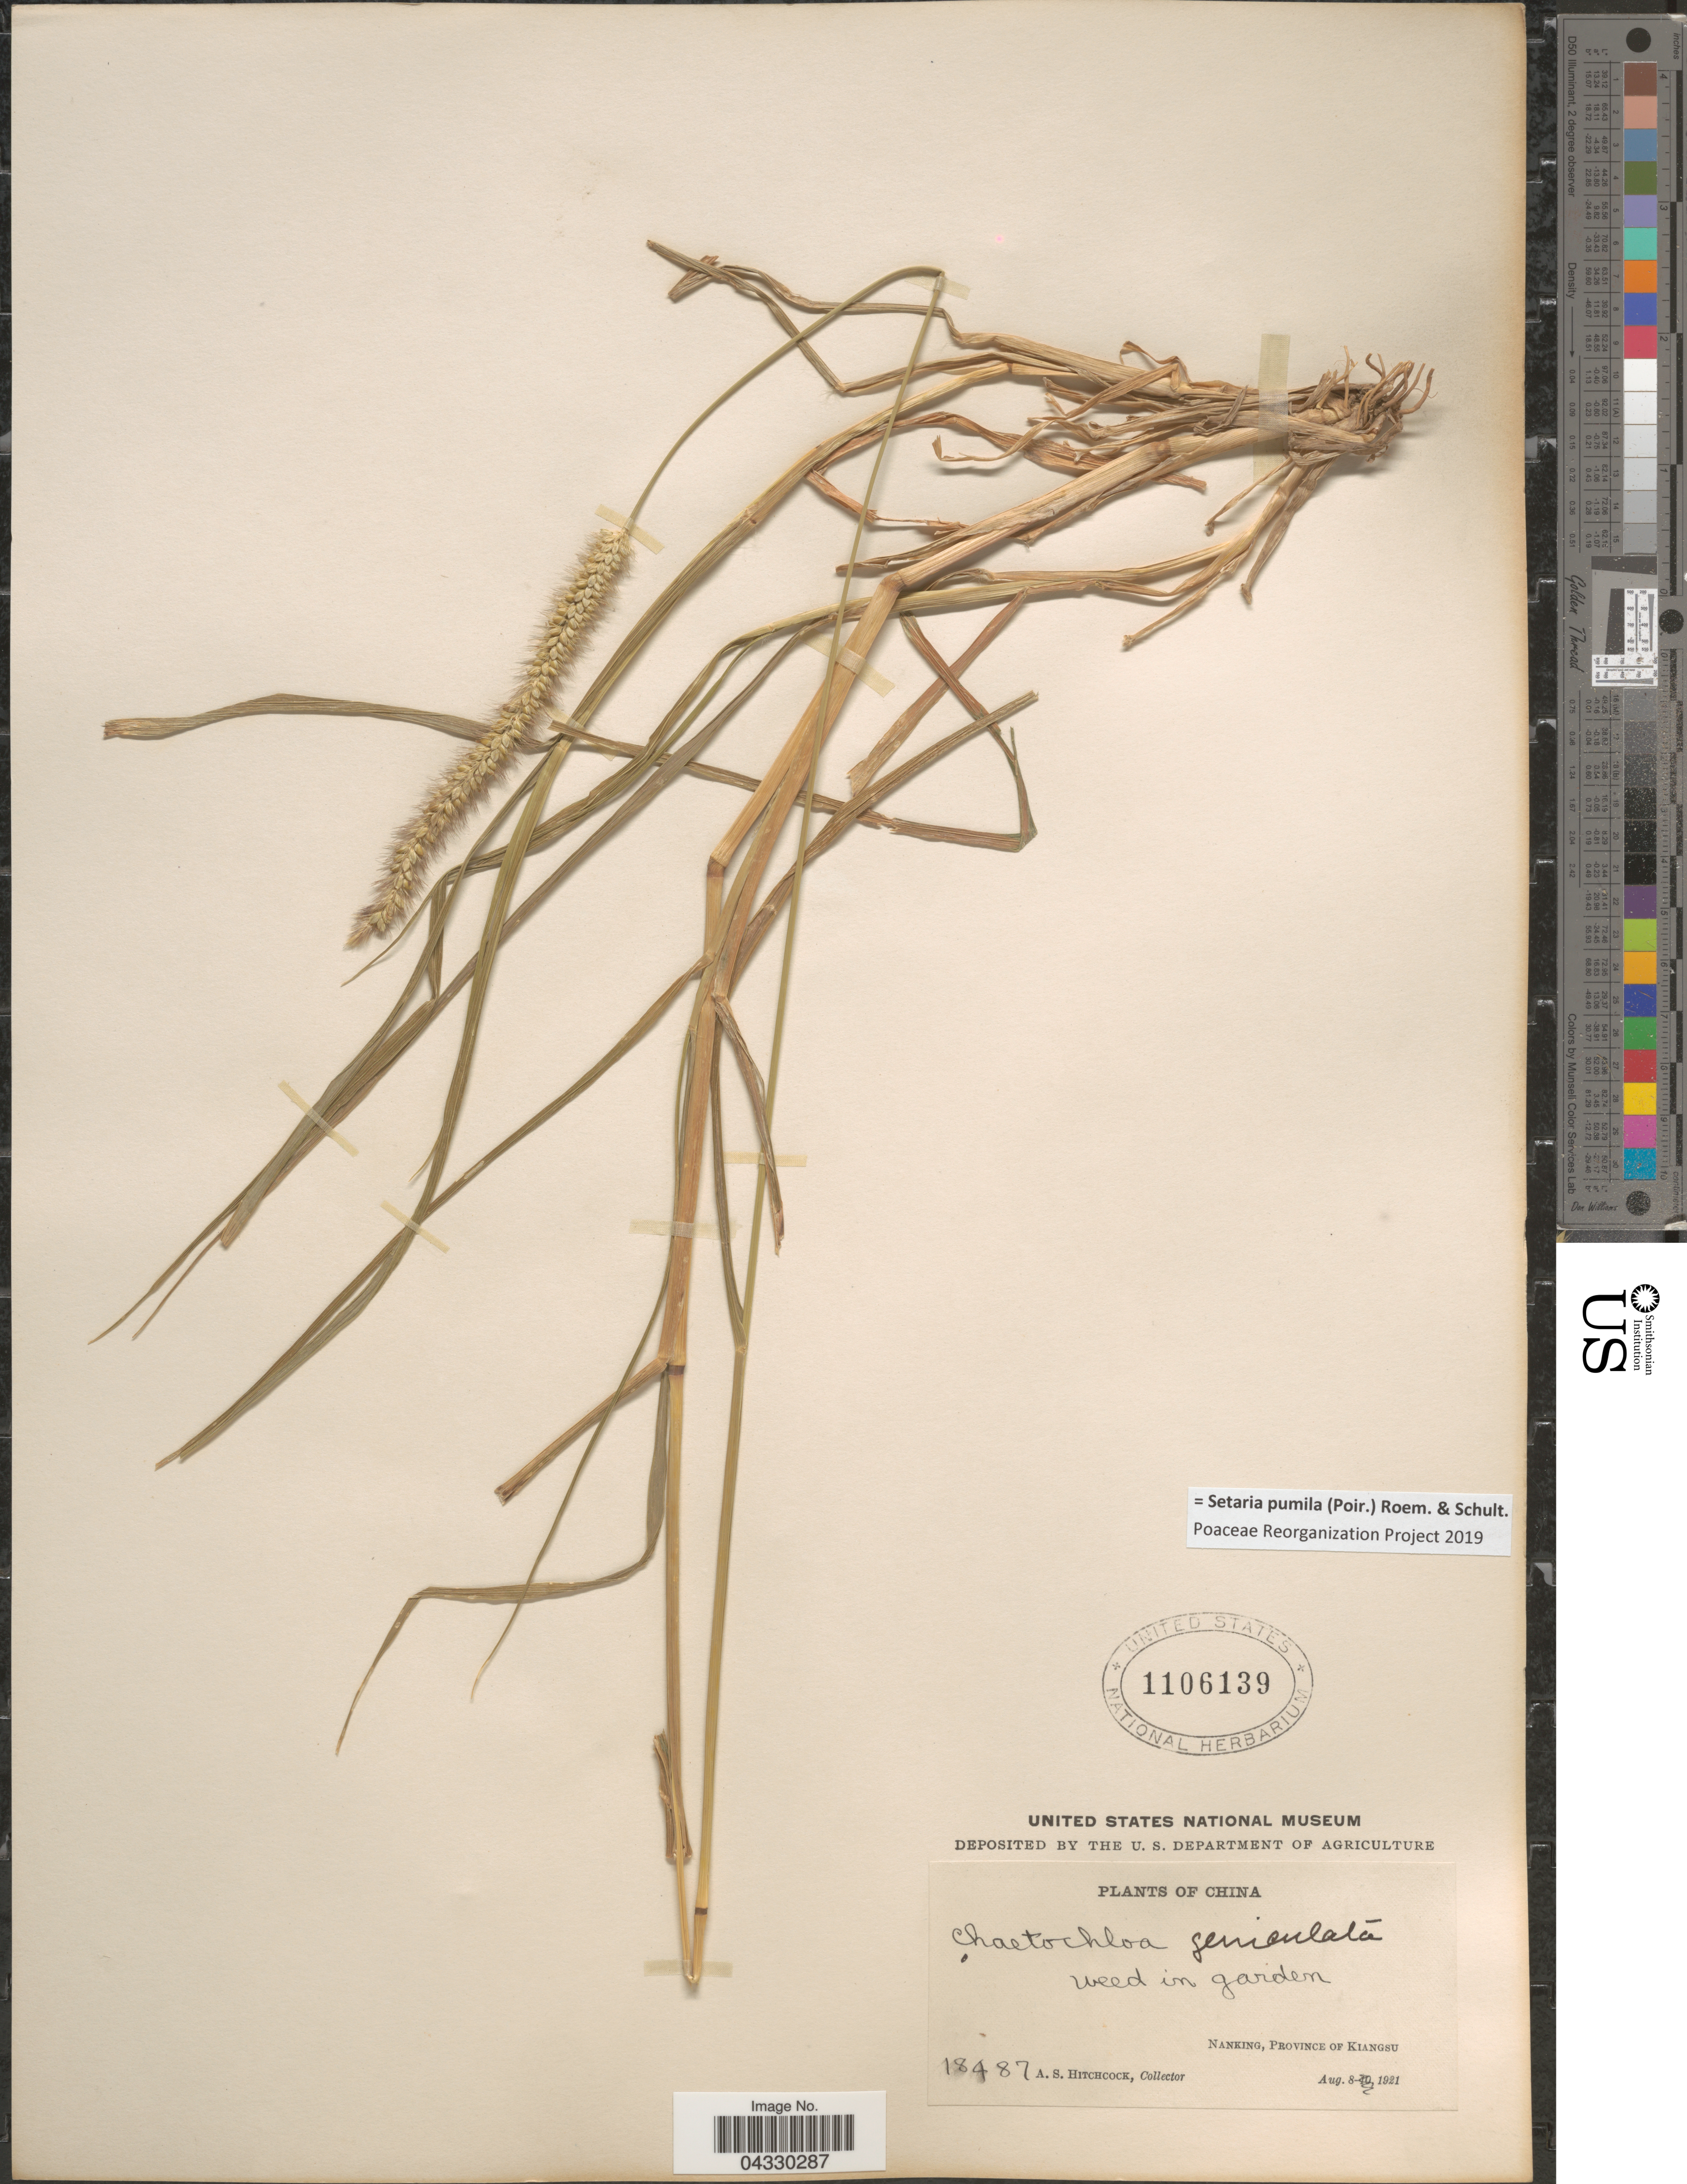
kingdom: Plantae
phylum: Tracheophyta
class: Liliopsida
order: Poales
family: Poaceae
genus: Setaria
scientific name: Setaria pumila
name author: (Poir.) Roem. & Schult.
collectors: A. S. Hitchcock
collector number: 18487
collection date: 1921-08-08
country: China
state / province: Jiangsu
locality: Weed in garden. Nanking, Province of Kiangsu.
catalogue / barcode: US 1106139